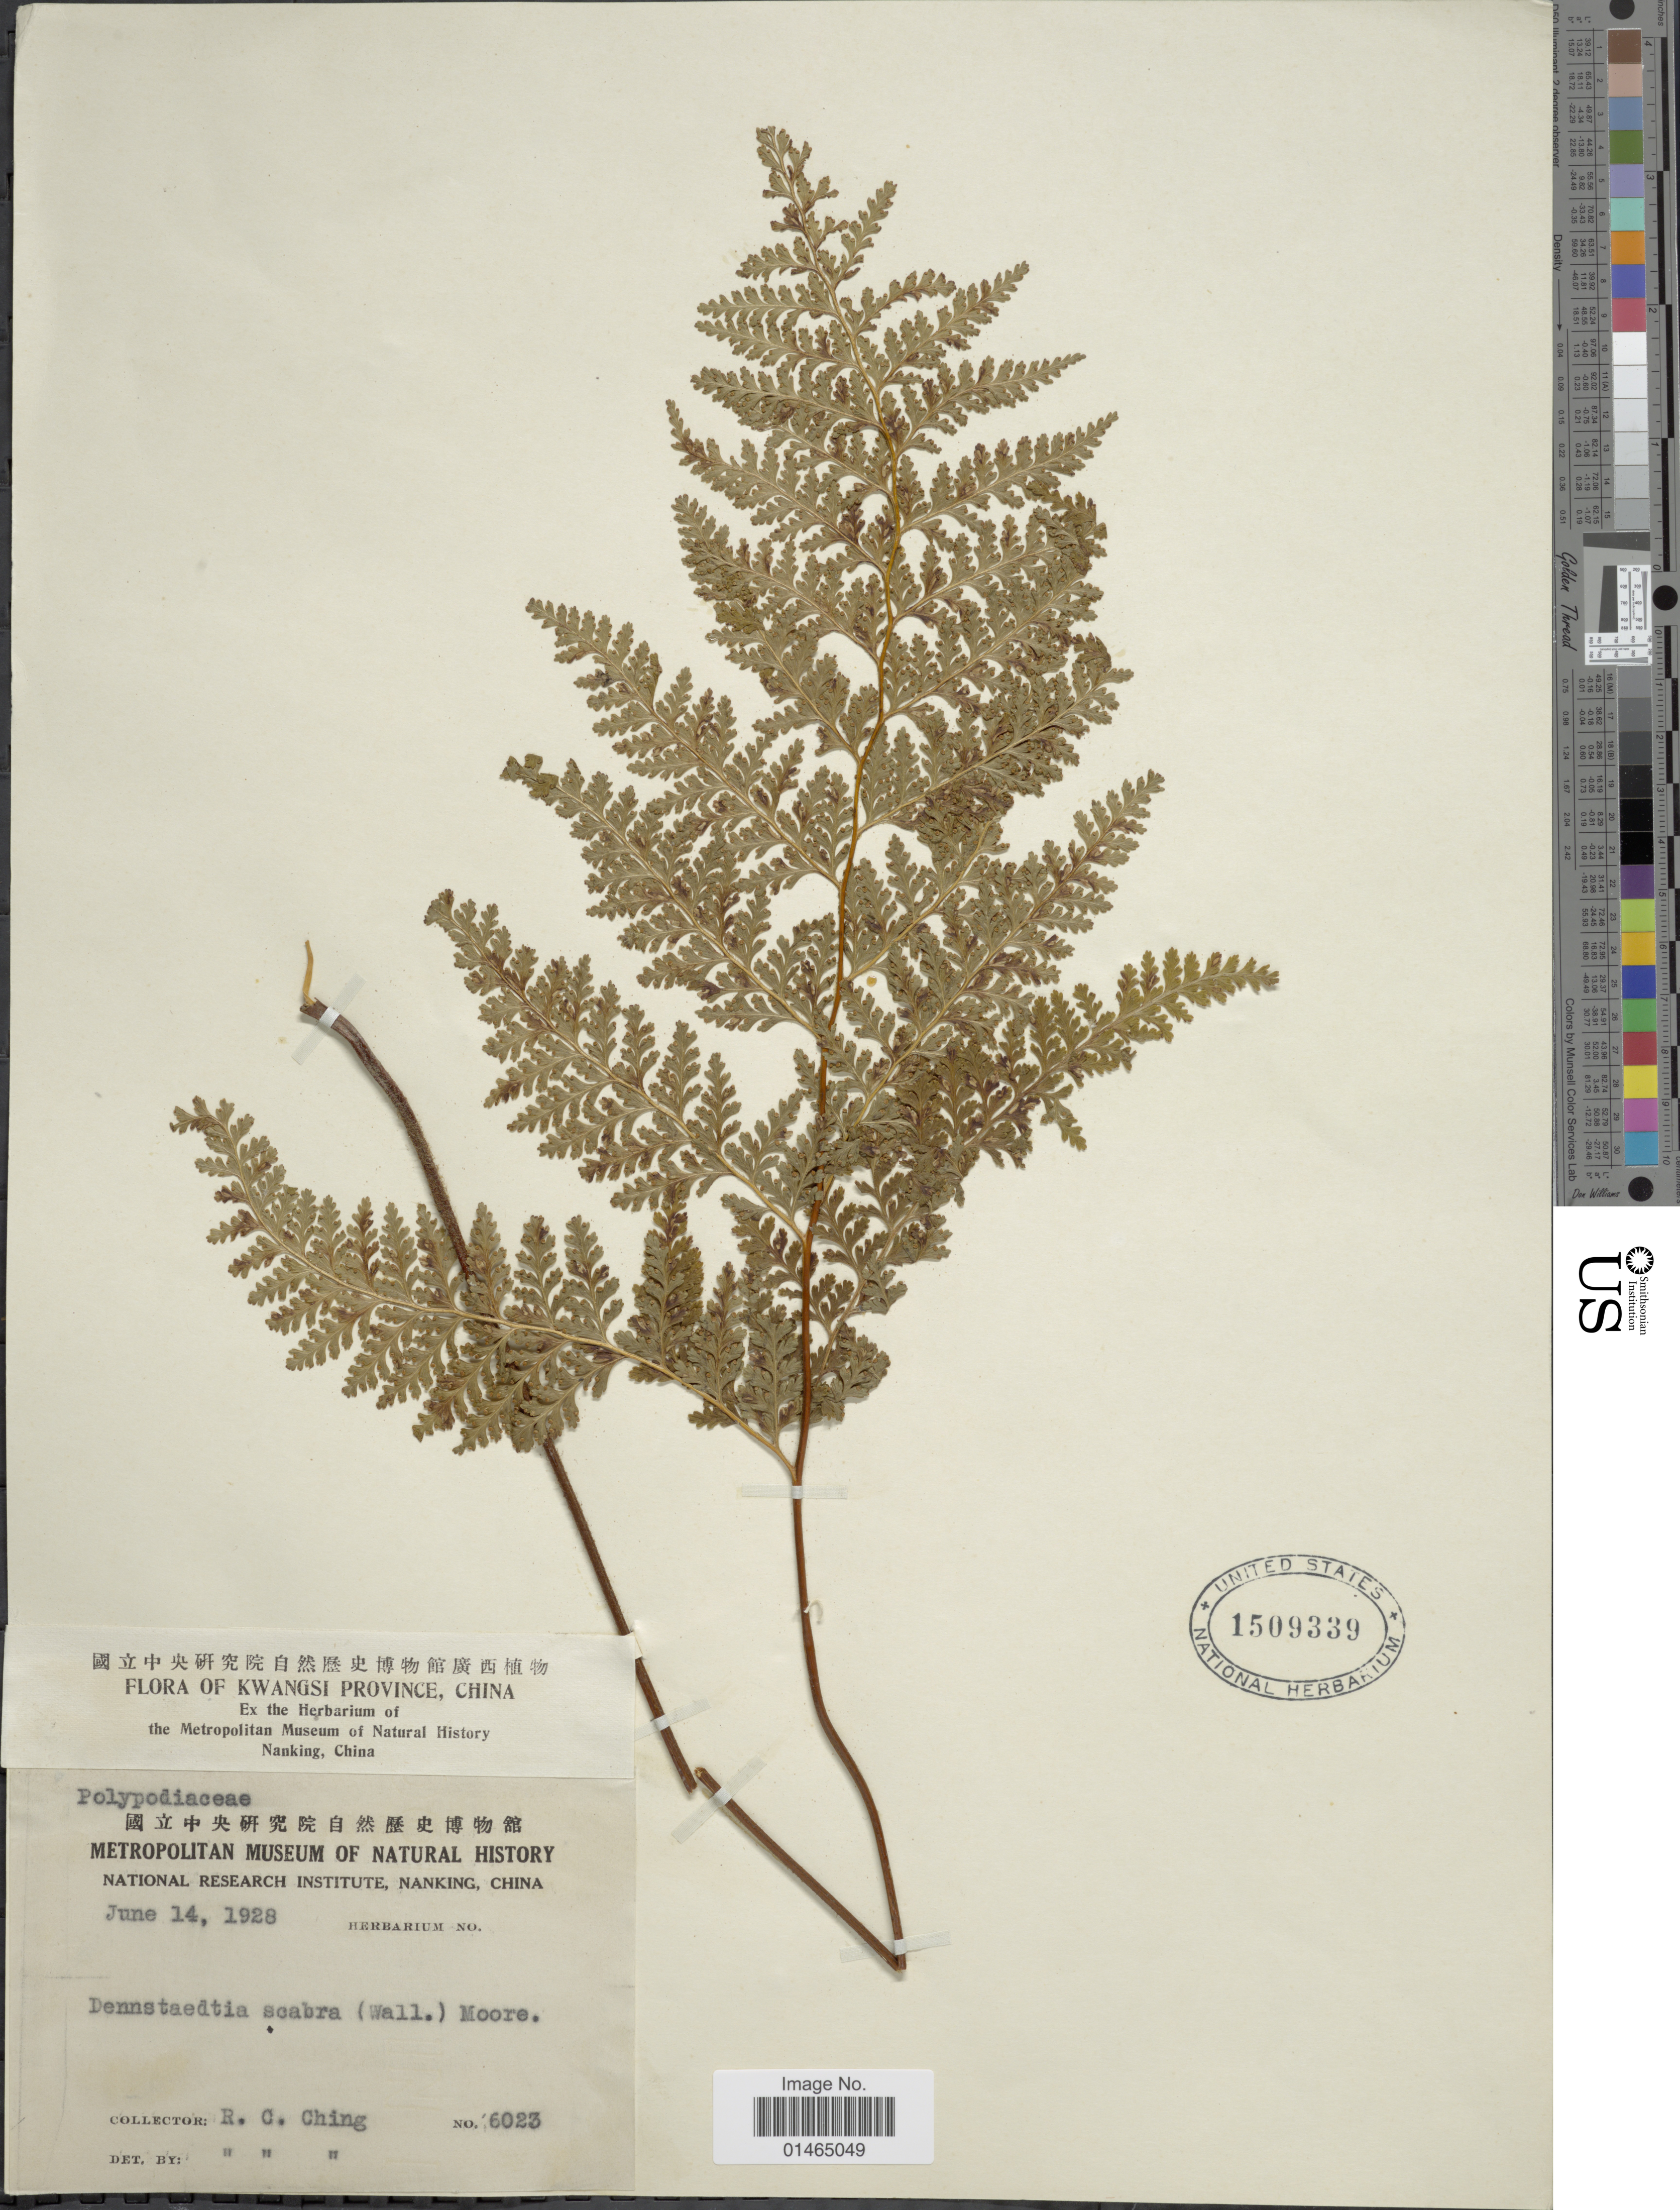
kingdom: Plantae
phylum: Tracheophyta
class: Polypodiopsida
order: Polypodiales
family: Dennstaedtiaceae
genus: Dennstaedtia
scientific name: Dennstaedtia scabra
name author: (Wall. ex Hook.) T. Moore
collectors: R. C. Ching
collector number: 6023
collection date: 1928-06-14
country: China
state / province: Guangxi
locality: Kwangsi Province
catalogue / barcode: US 1509339